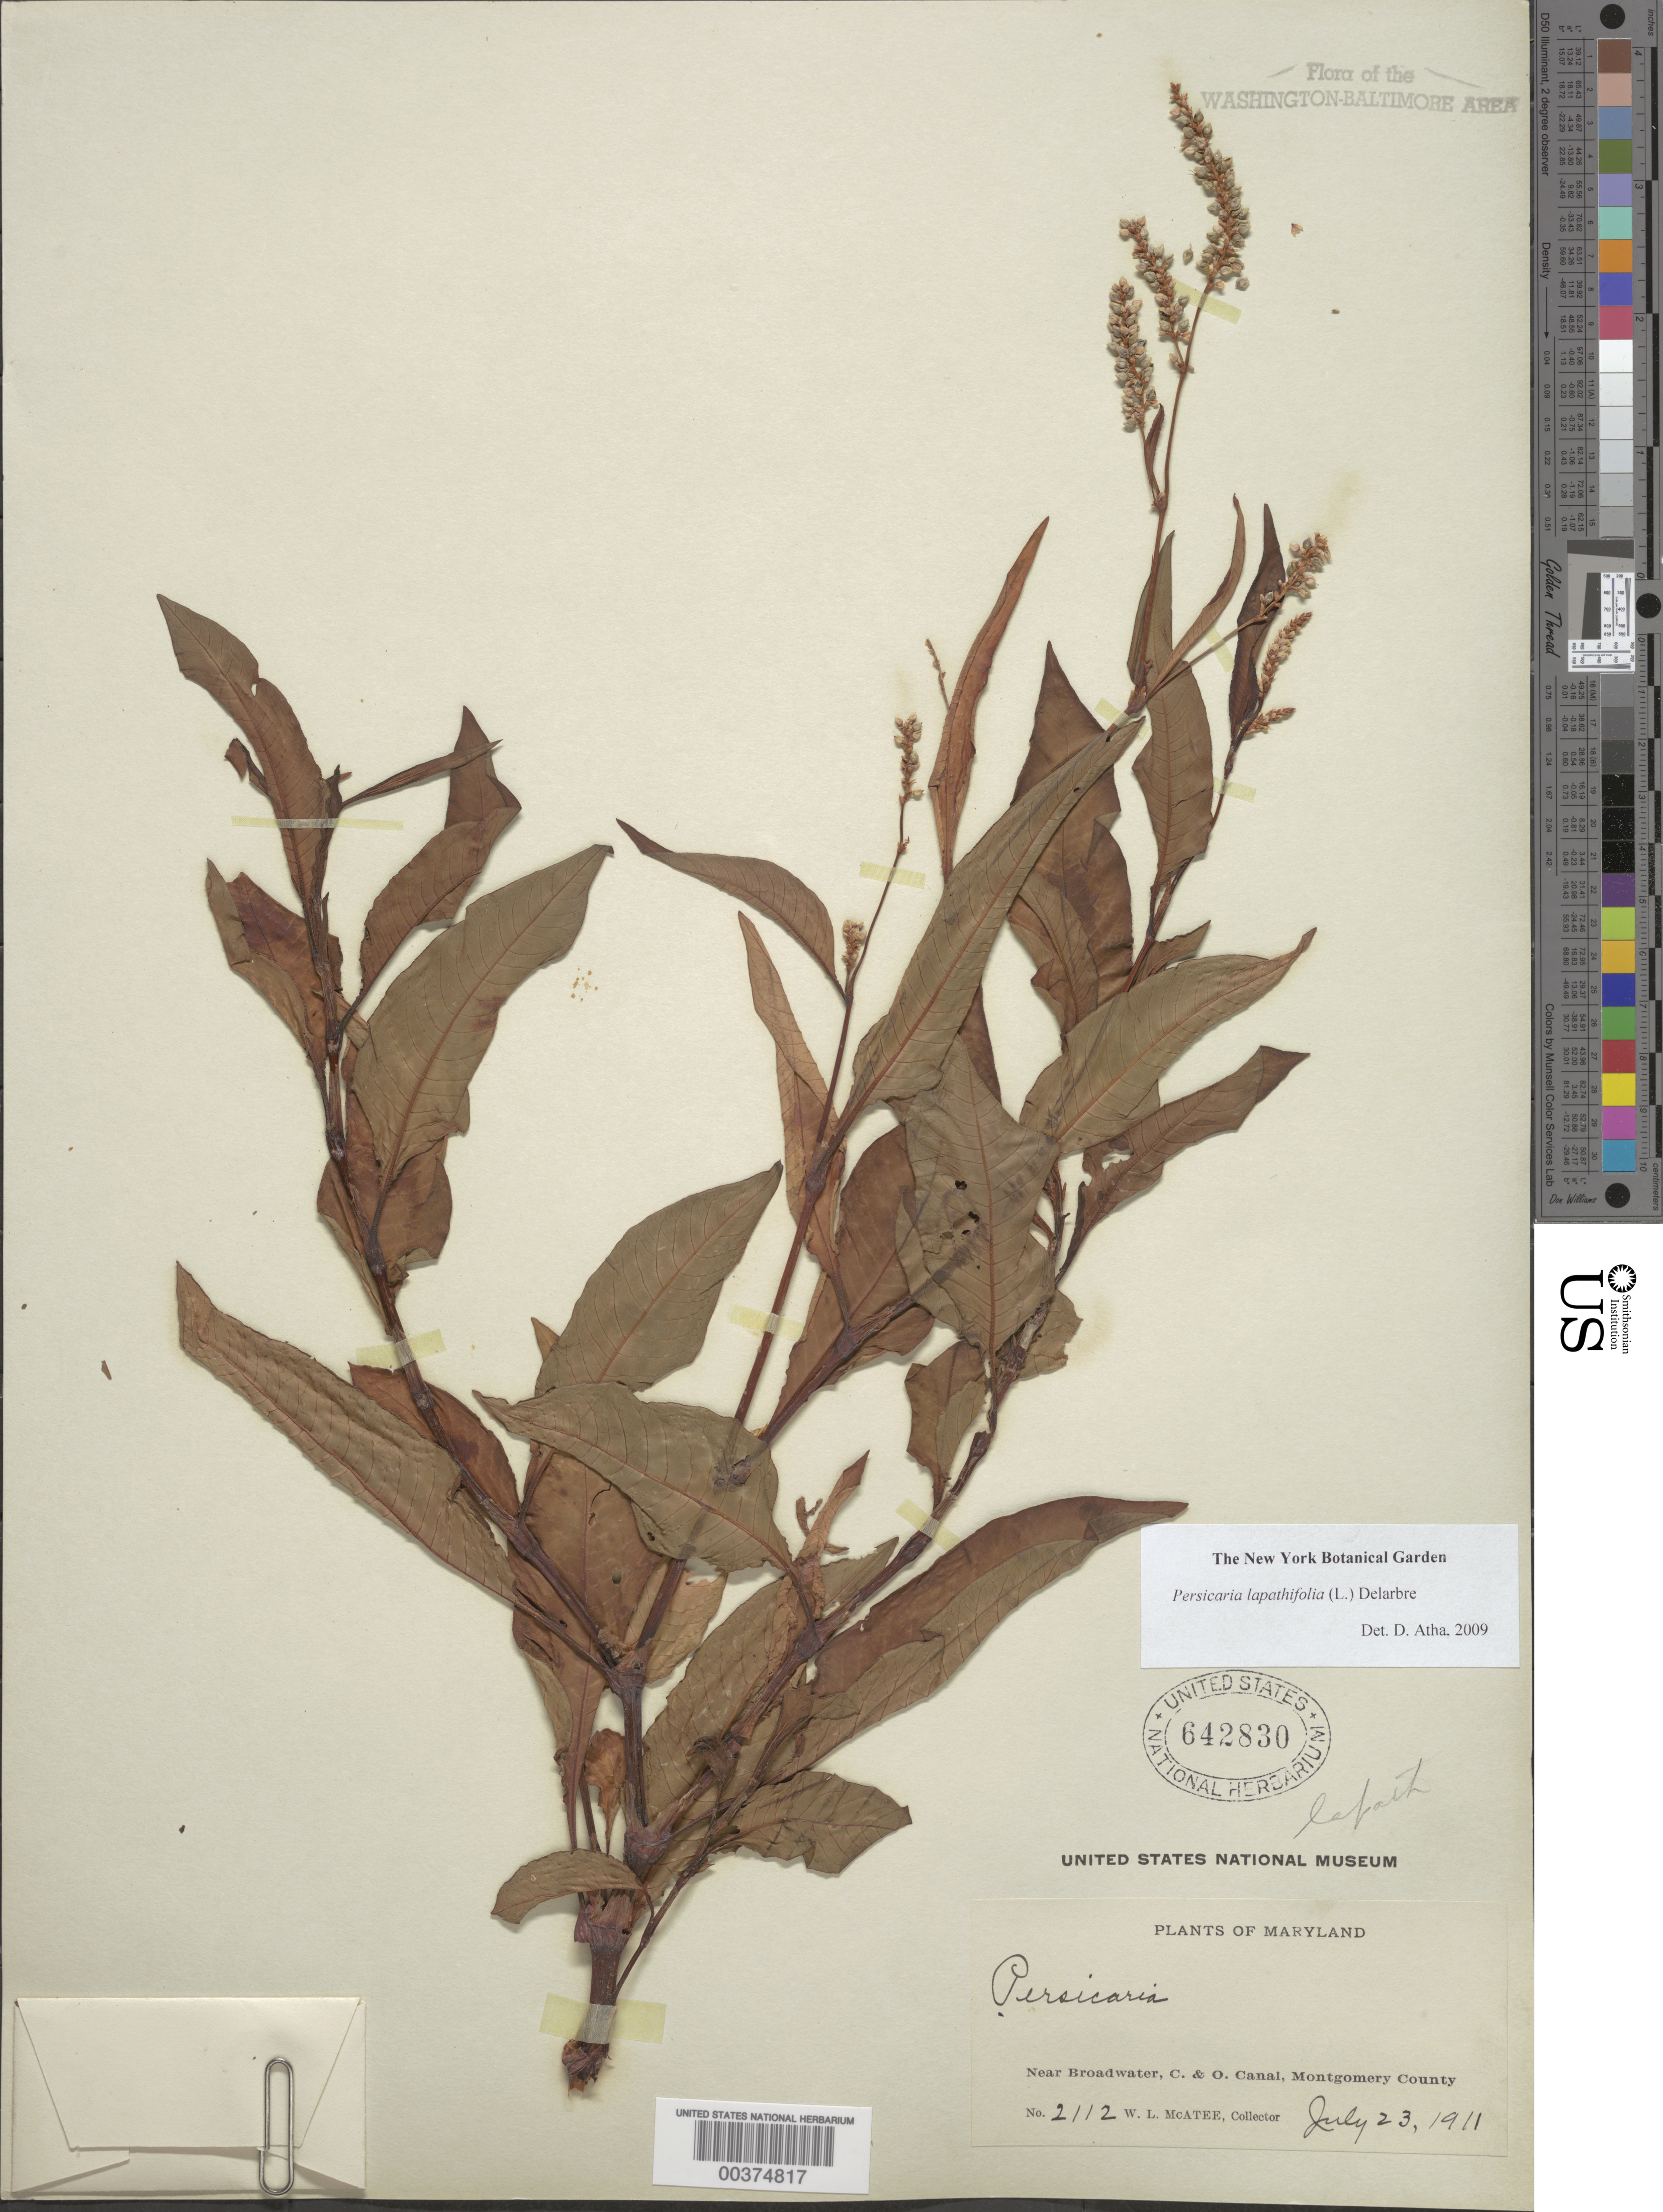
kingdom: Plantae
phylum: Tracheophyta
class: Magnoliopsida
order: Caryophyllales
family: Polygonaceae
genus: Persicaria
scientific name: Persicaria lapathifolia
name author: (L.) Delarbre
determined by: Atha, D. E.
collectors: W. McAtee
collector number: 2112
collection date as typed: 23 Jul 1911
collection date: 1911-07-23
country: United States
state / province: Maryland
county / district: Montgomery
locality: Near Broadwater, C & O Canal C. & O. Canal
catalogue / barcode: US 642830